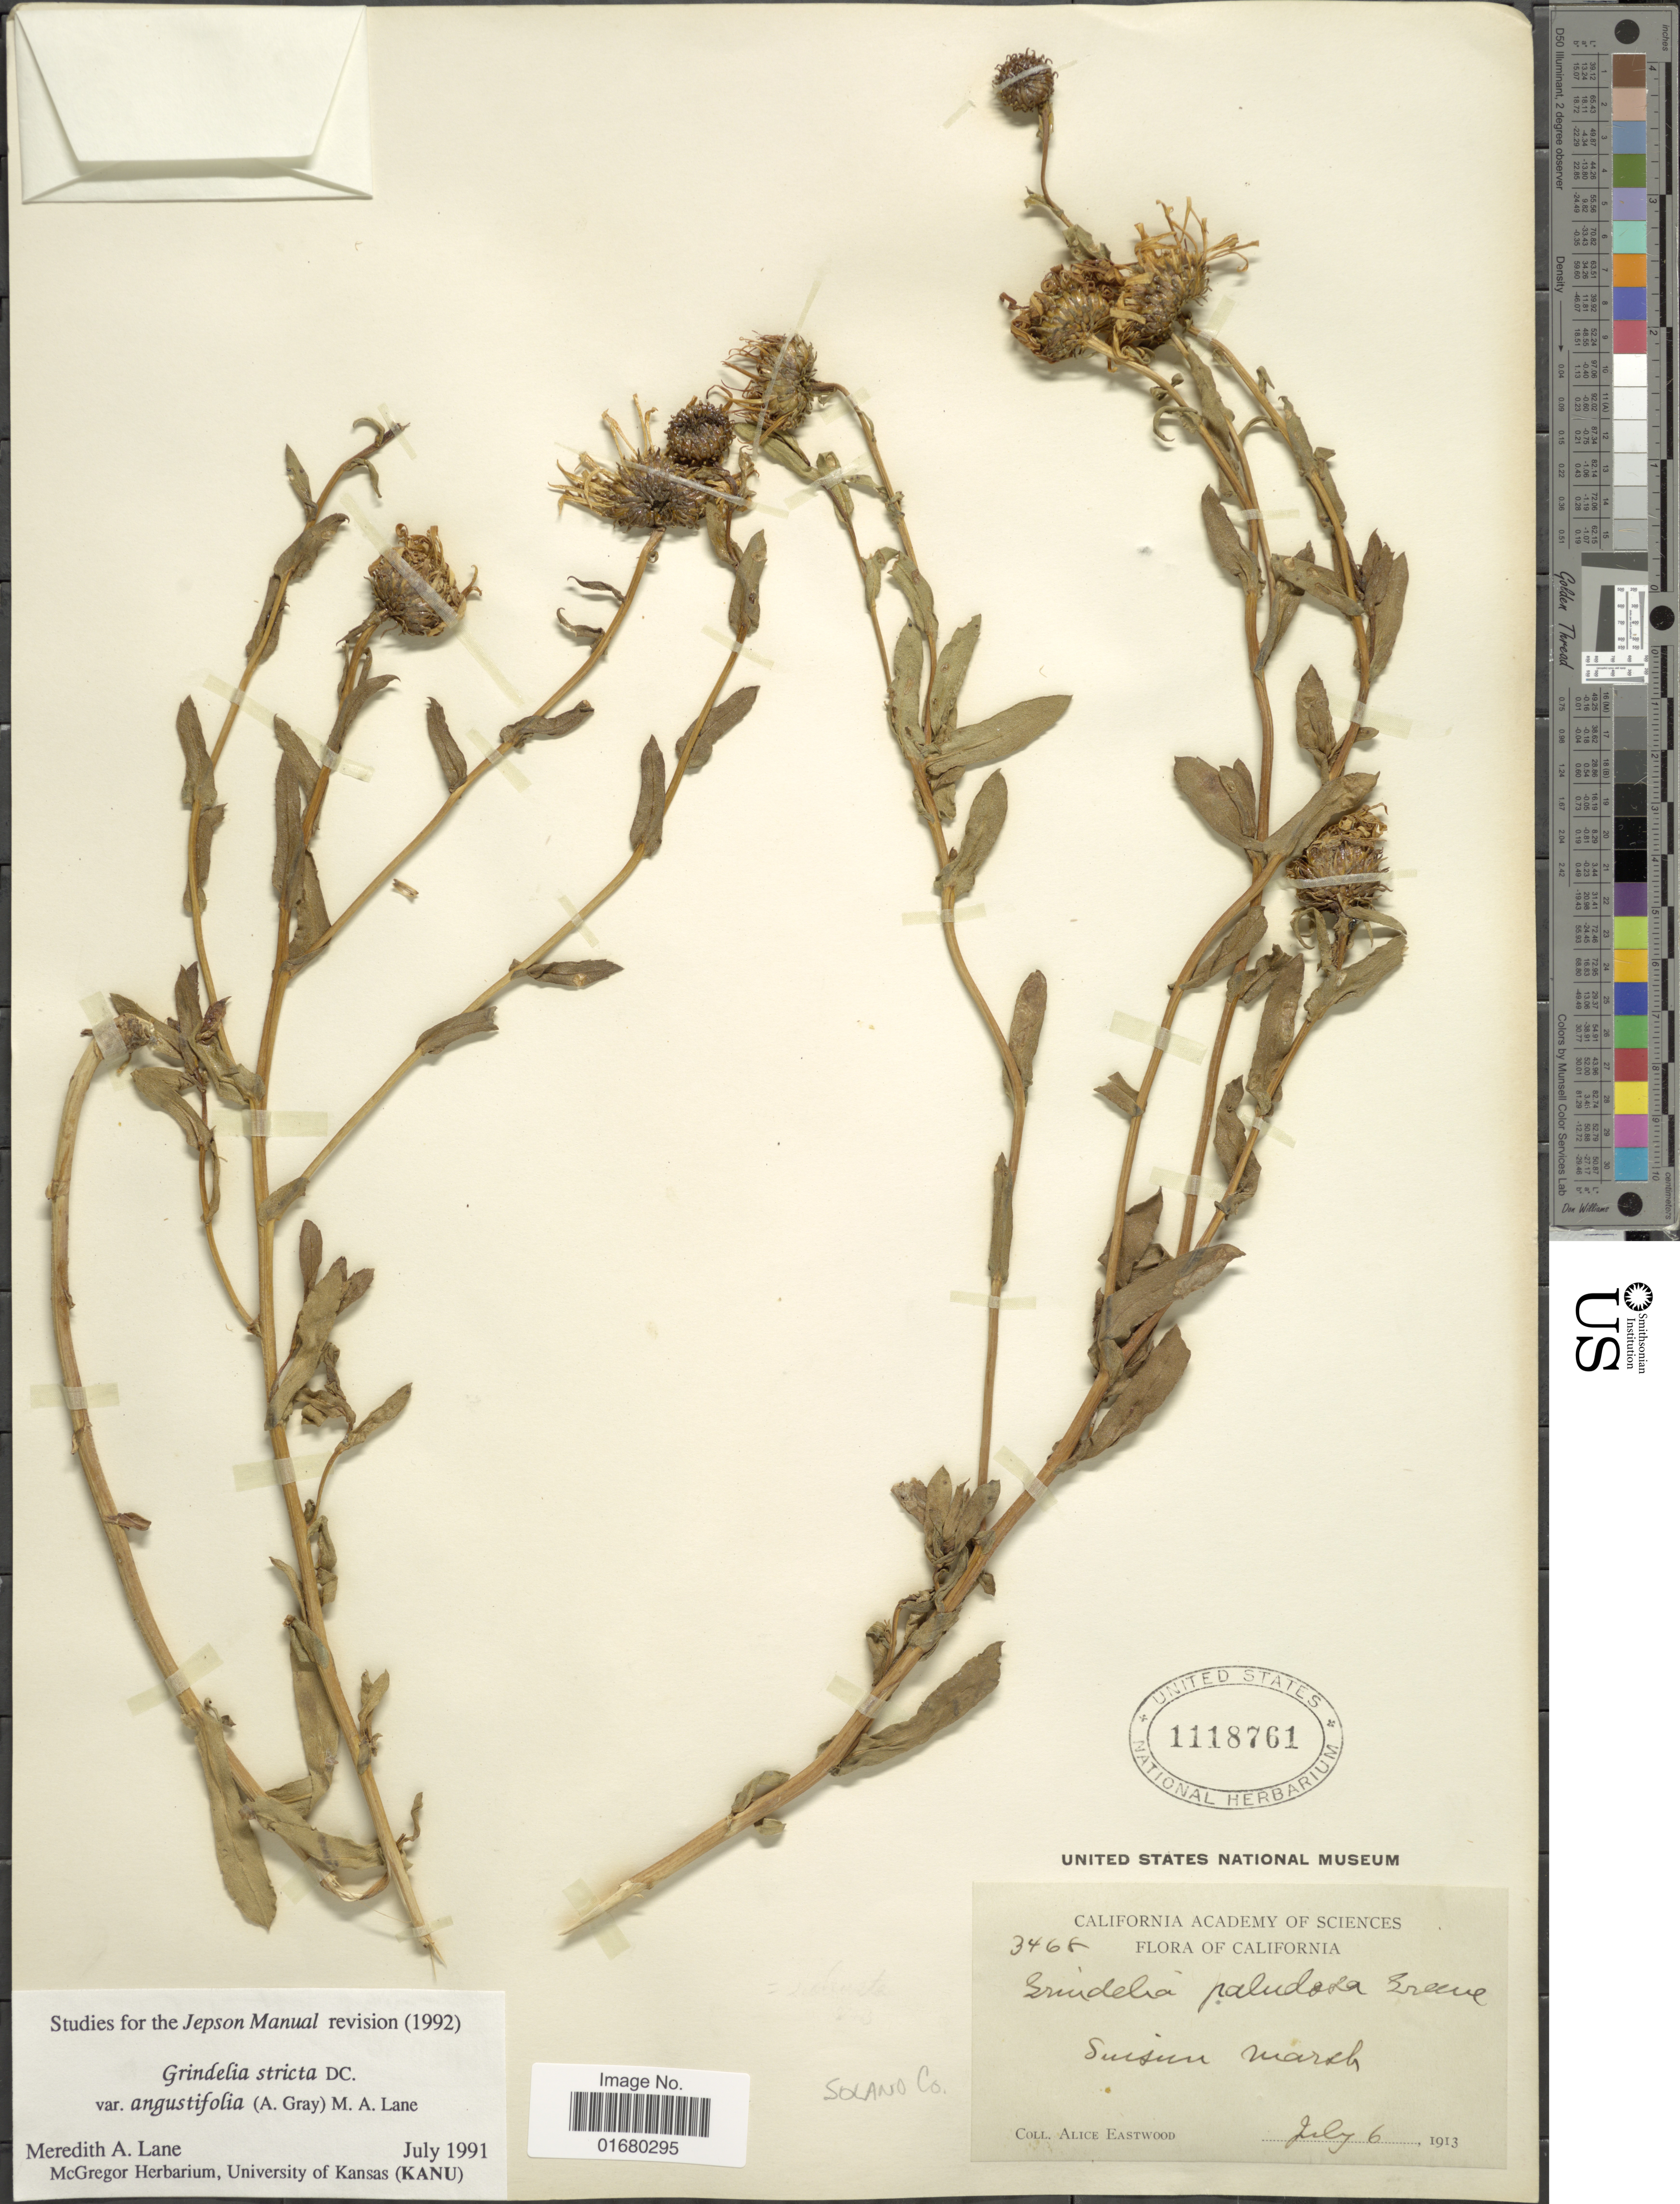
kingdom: Plantae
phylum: Tracheophyta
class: Magnoliopsida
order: Asterales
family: Asteraceae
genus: Grindelia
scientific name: Grindelia stricta var. angustifolia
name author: (A. Gray) M.A. Lane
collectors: A. Eastwood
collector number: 3465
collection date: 1913-07-06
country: United States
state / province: California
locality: Suisun march.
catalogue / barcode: US 1118761